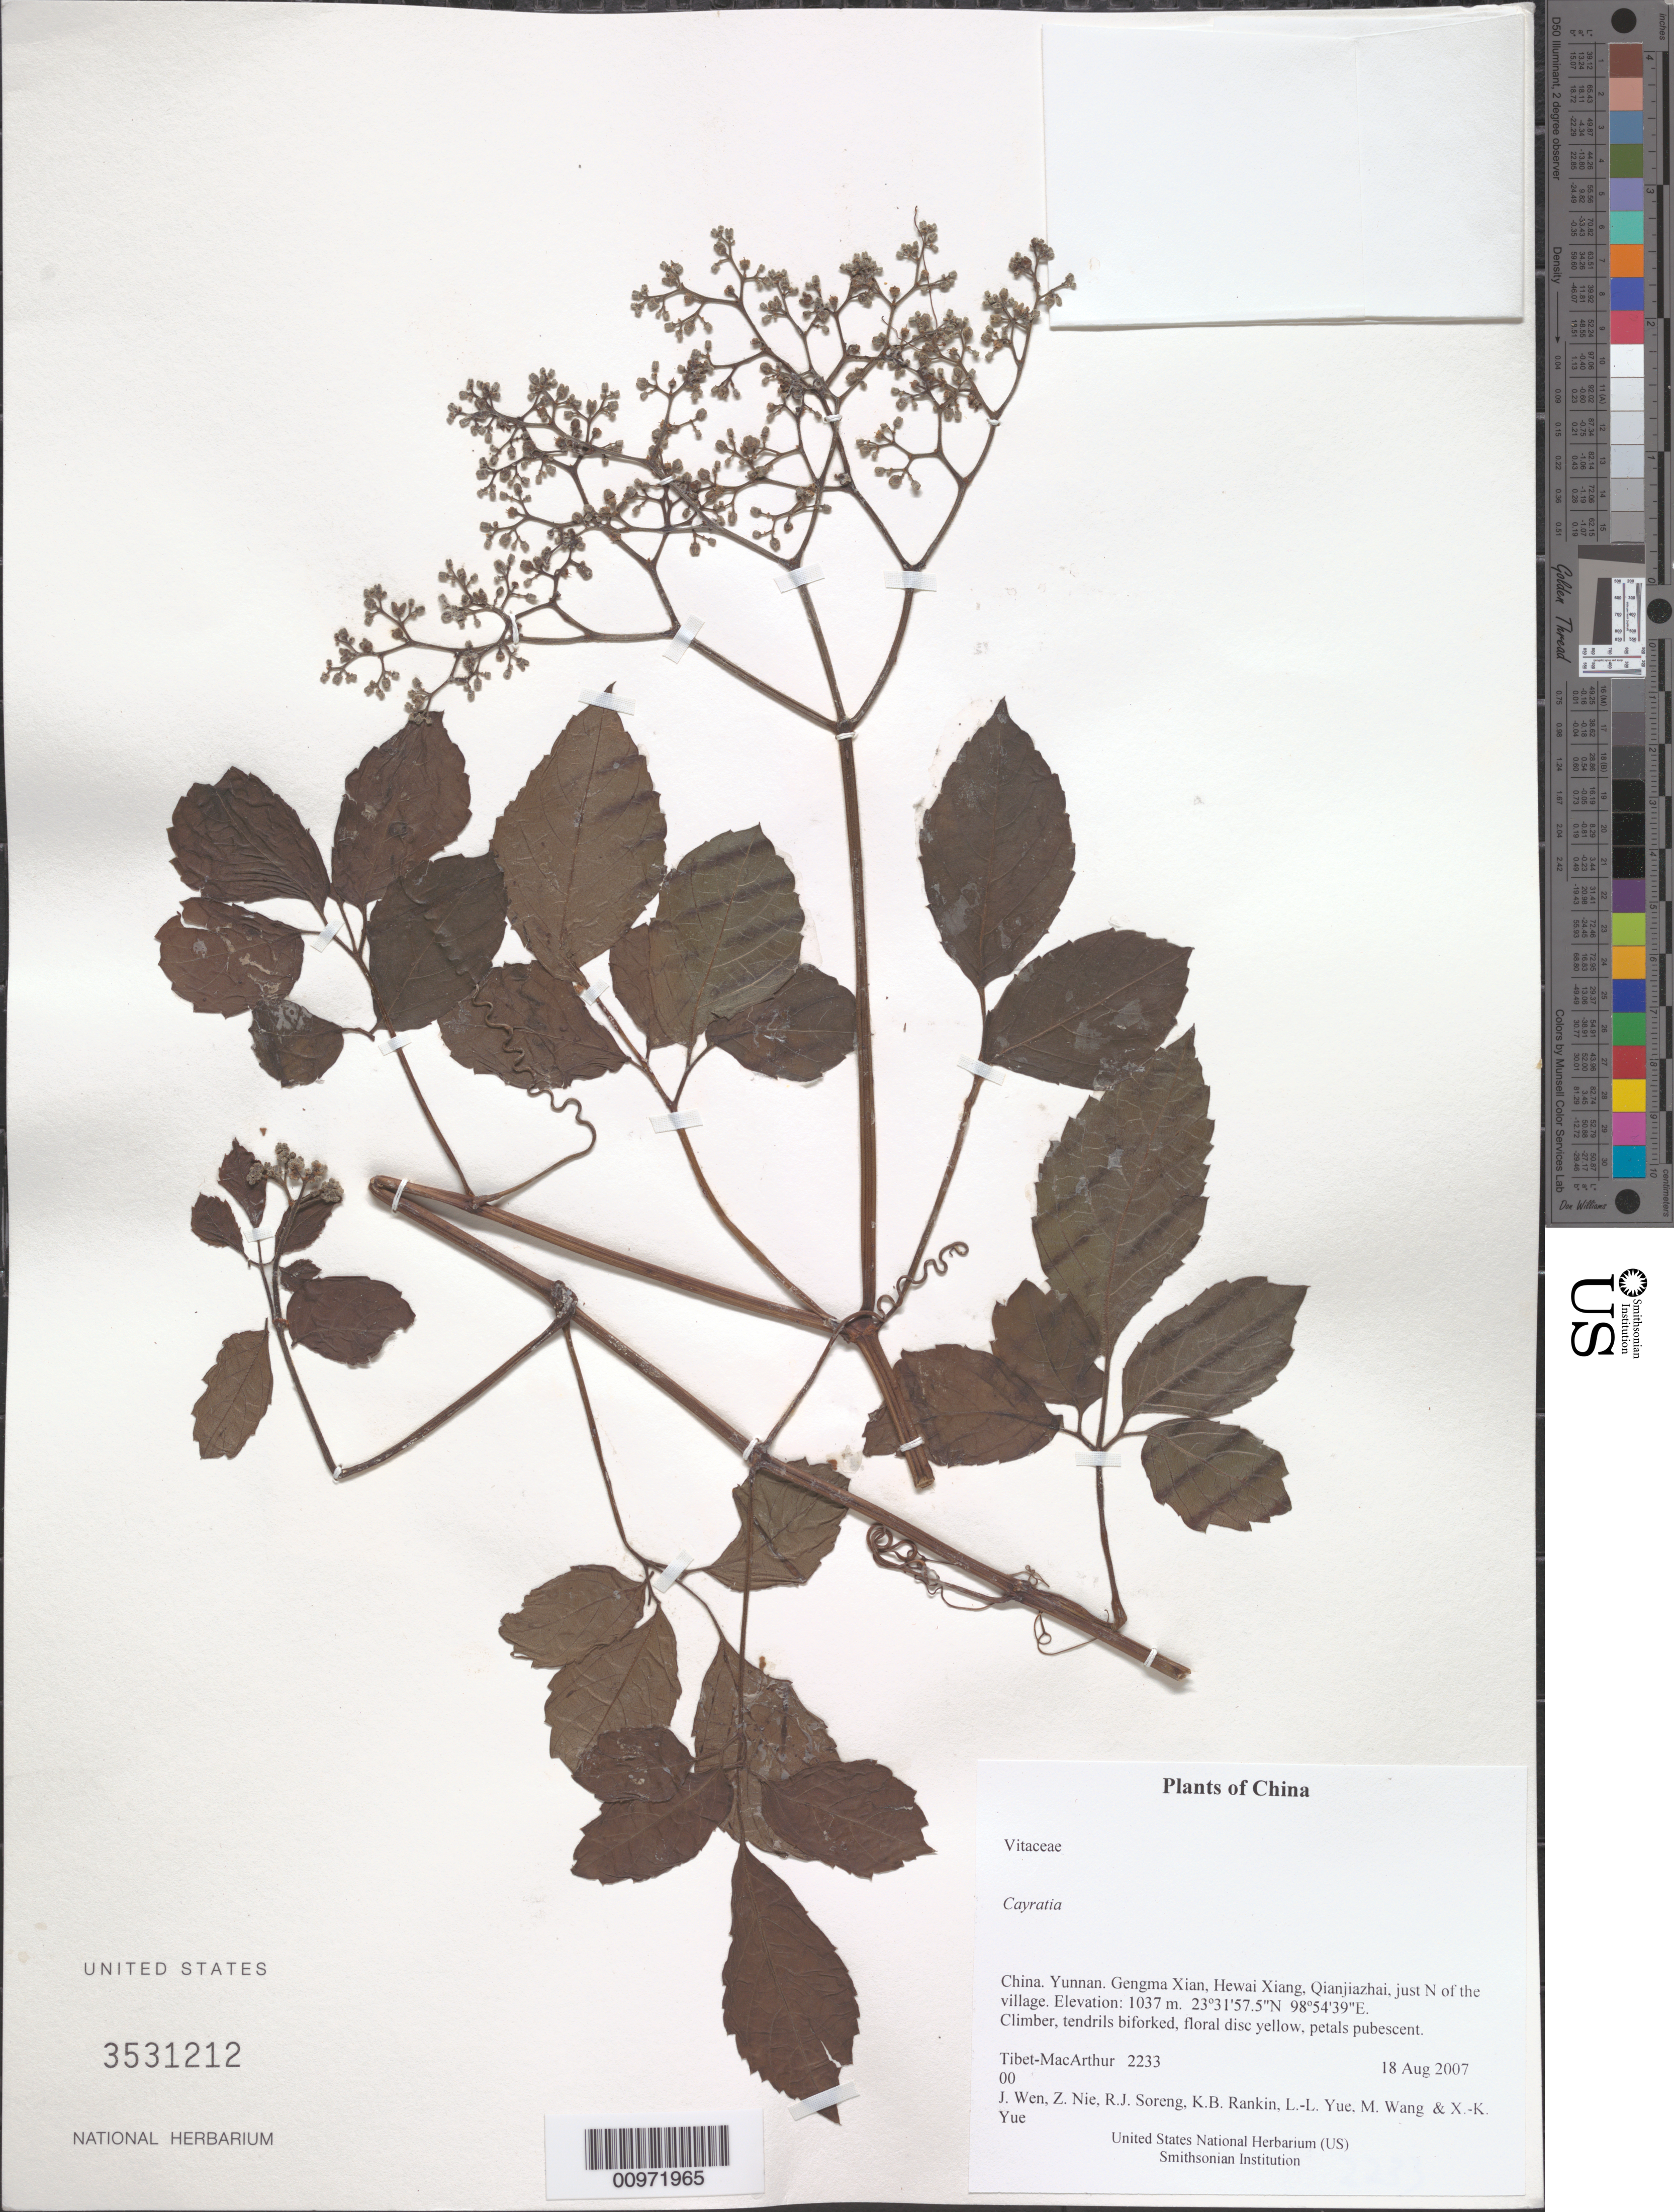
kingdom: Plantae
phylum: Tracheophyta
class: Magnoliopsida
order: Vitales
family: Vitaceae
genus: Cayratia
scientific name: Cayratia sp.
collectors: Tibet-MacArthur, J. Wen, Z. Nie, R. J. Soreng, K. Rankin, L. Yue, M. Wang & X. Yue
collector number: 2233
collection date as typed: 18 Aug 2007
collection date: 2007-08-18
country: China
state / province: Yunnan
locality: Gengma Xian, Hewai Xiang, Qianjiazhai, just N of the village.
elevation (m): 1037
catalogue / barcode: US 3531212